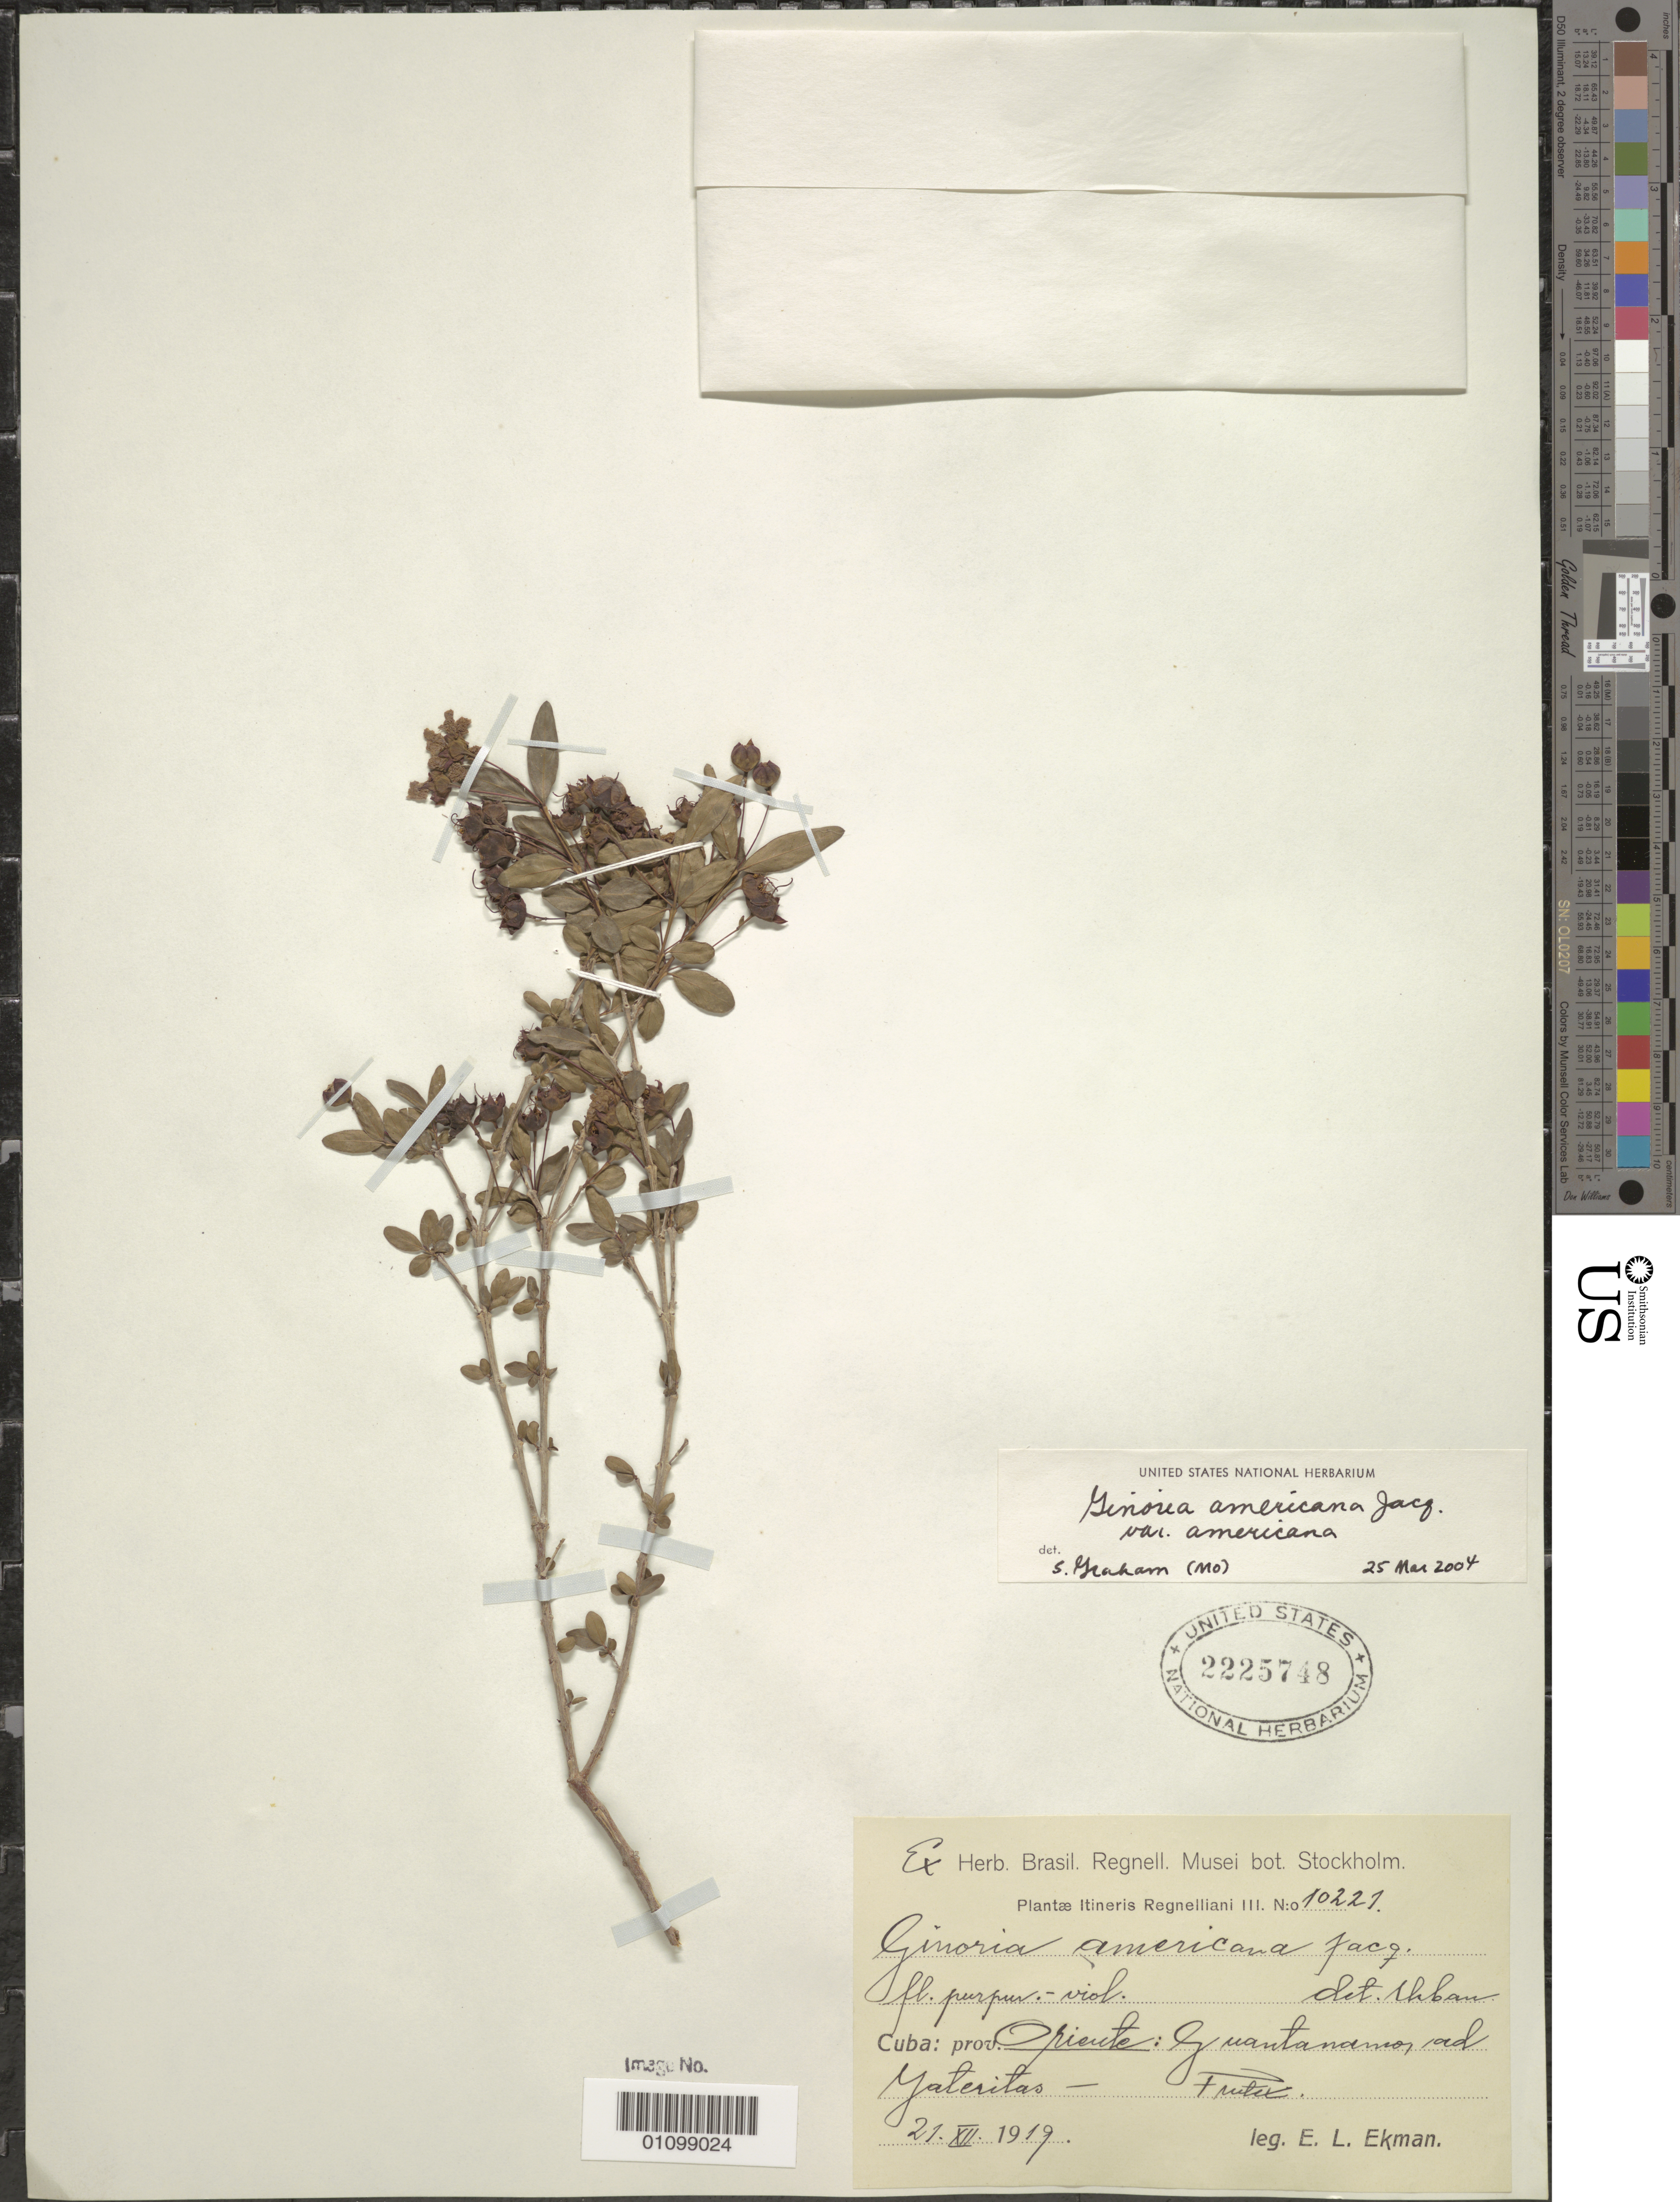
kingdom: Plantae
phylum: Tracheophyta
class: Magnoliopsida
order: Myrtales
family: Lythraceae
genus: Ginoria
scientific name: Ginoria americana var. americana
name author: Jacq.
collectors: E. L. Ekman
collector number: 10221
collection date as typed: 21 Dec 1919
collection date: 1919-12-21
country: Cuba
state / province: Guantanamo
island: Cuba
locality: Guantánamo ad Yateritas Frutex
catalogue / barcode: US 2225748